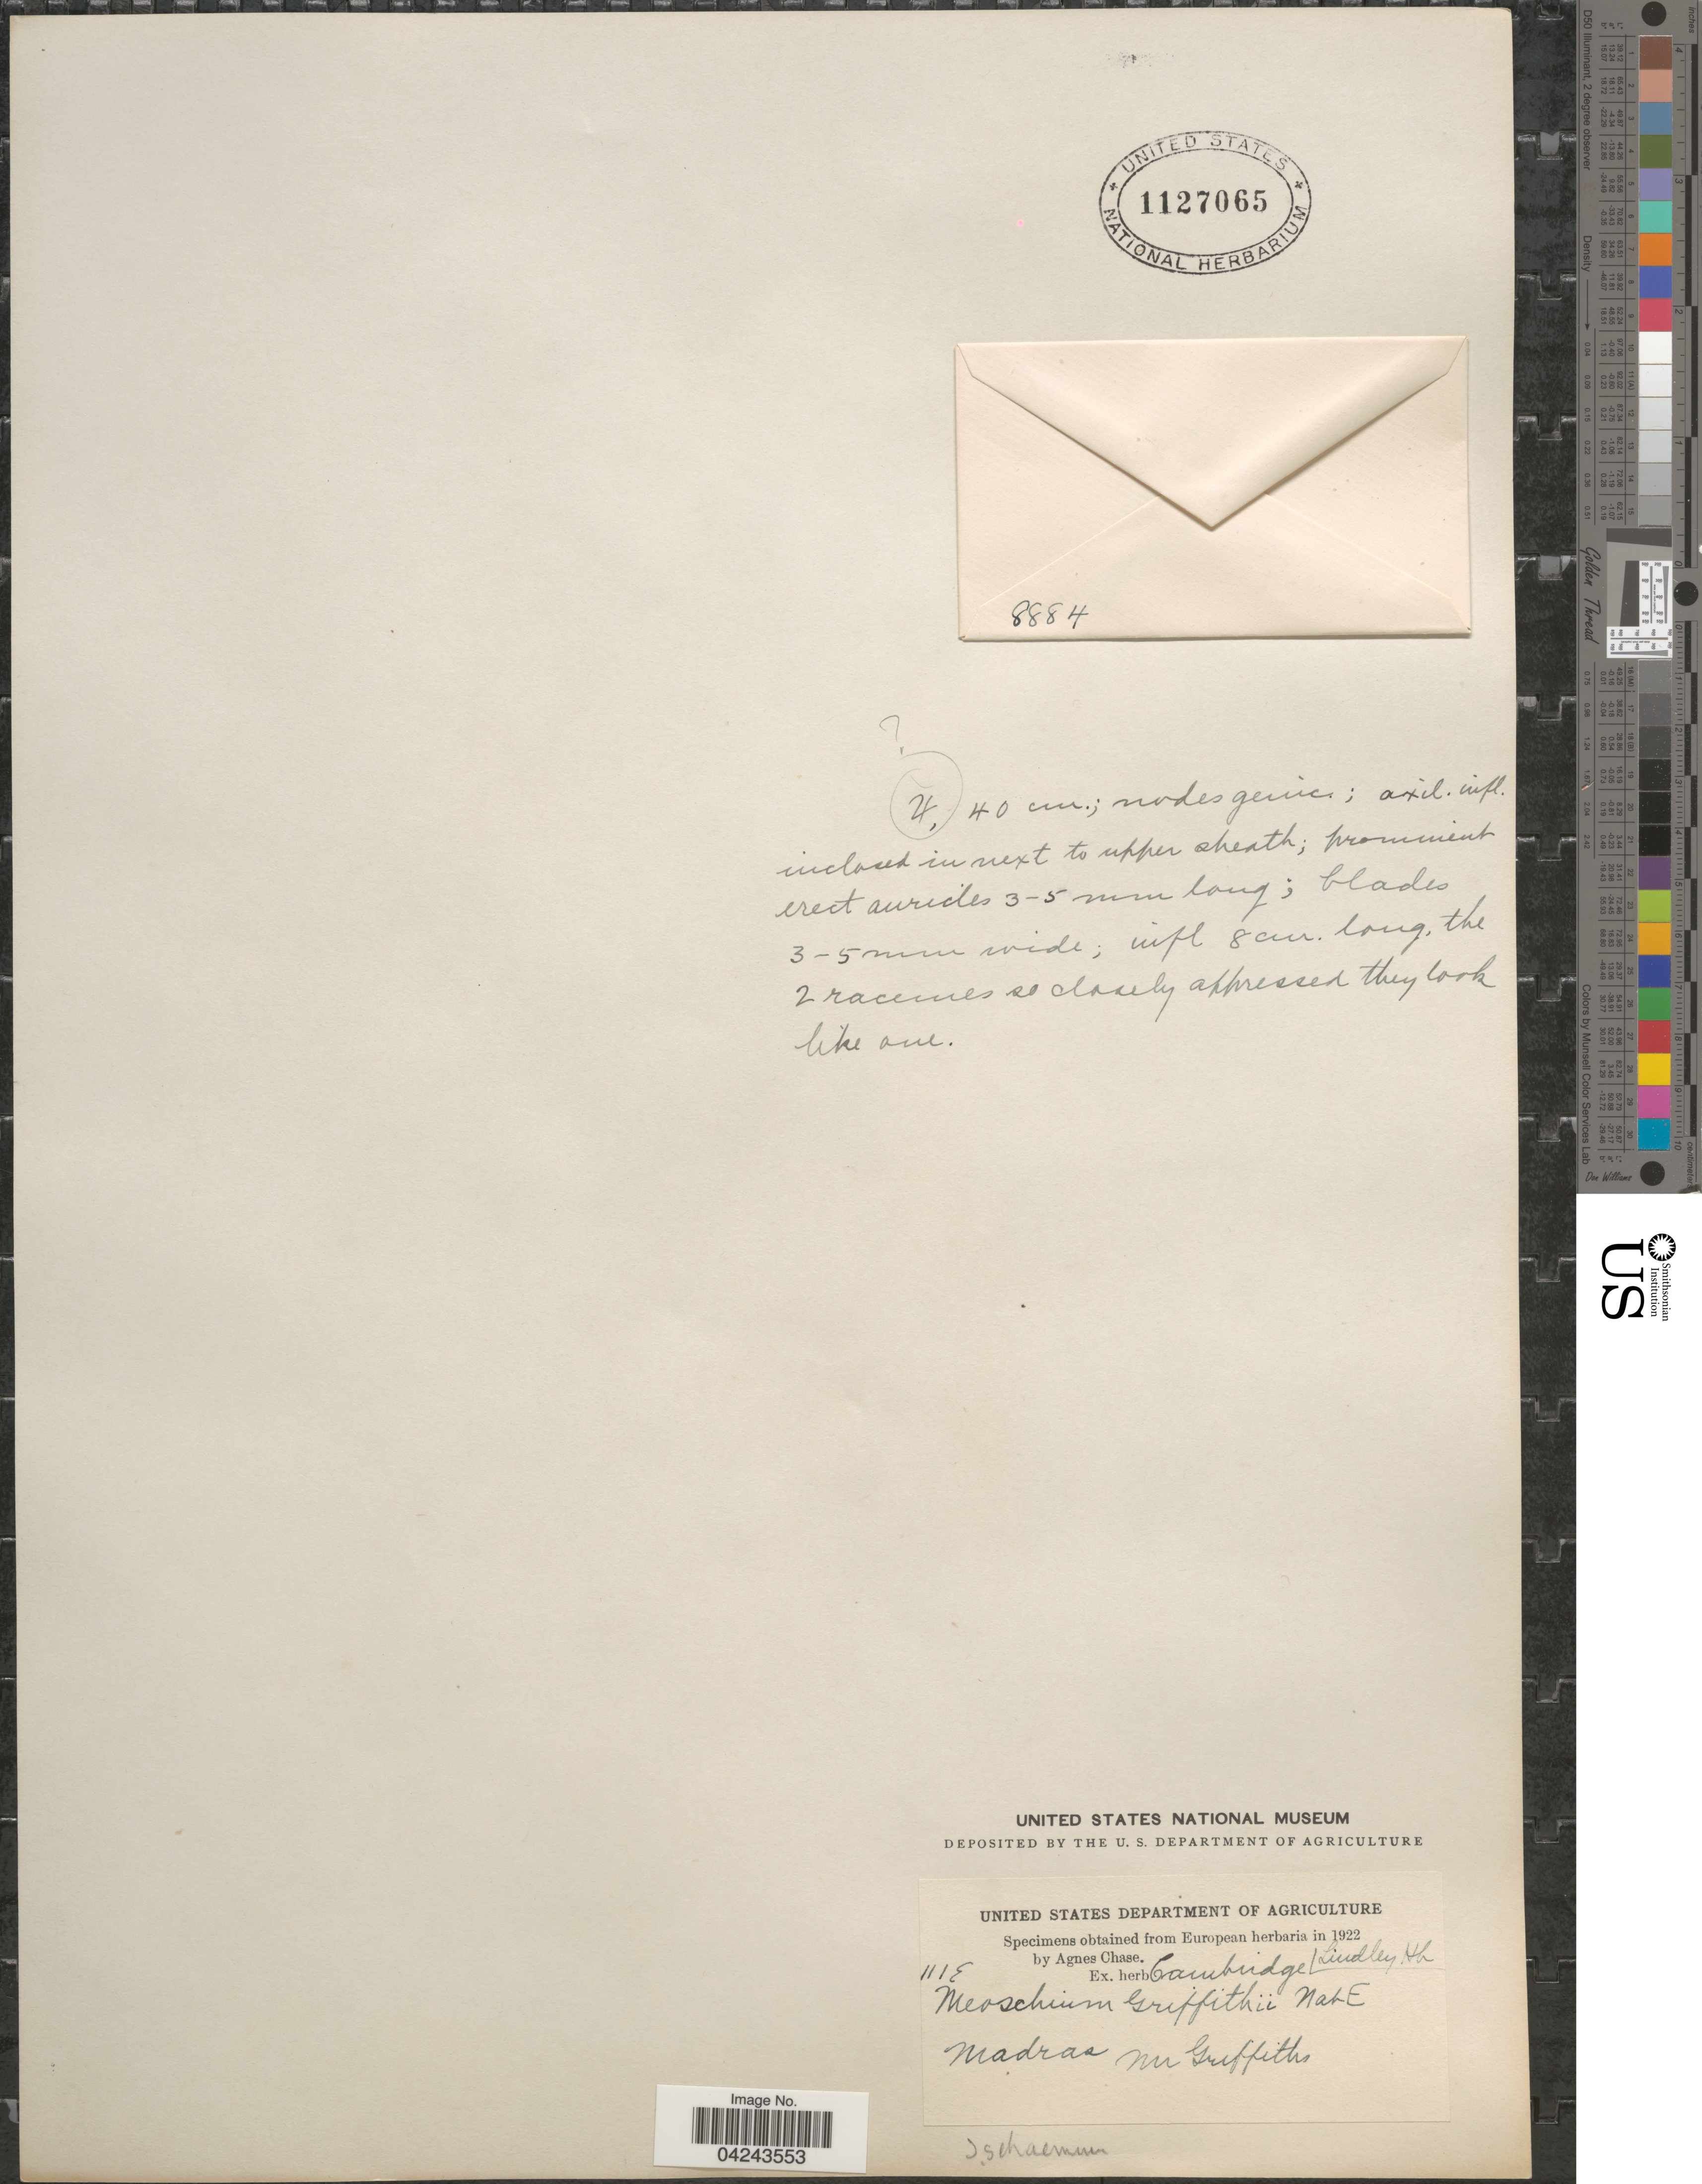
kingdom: Plantae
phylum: Tracheophyta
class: Liliopsida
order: Poales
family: Poaceae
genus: Ischaemum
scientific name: Ischaemum rugosum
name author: Salisb.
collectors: -- Griffiths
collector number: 111E*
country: India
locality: Madras.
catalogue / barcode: US 1127065